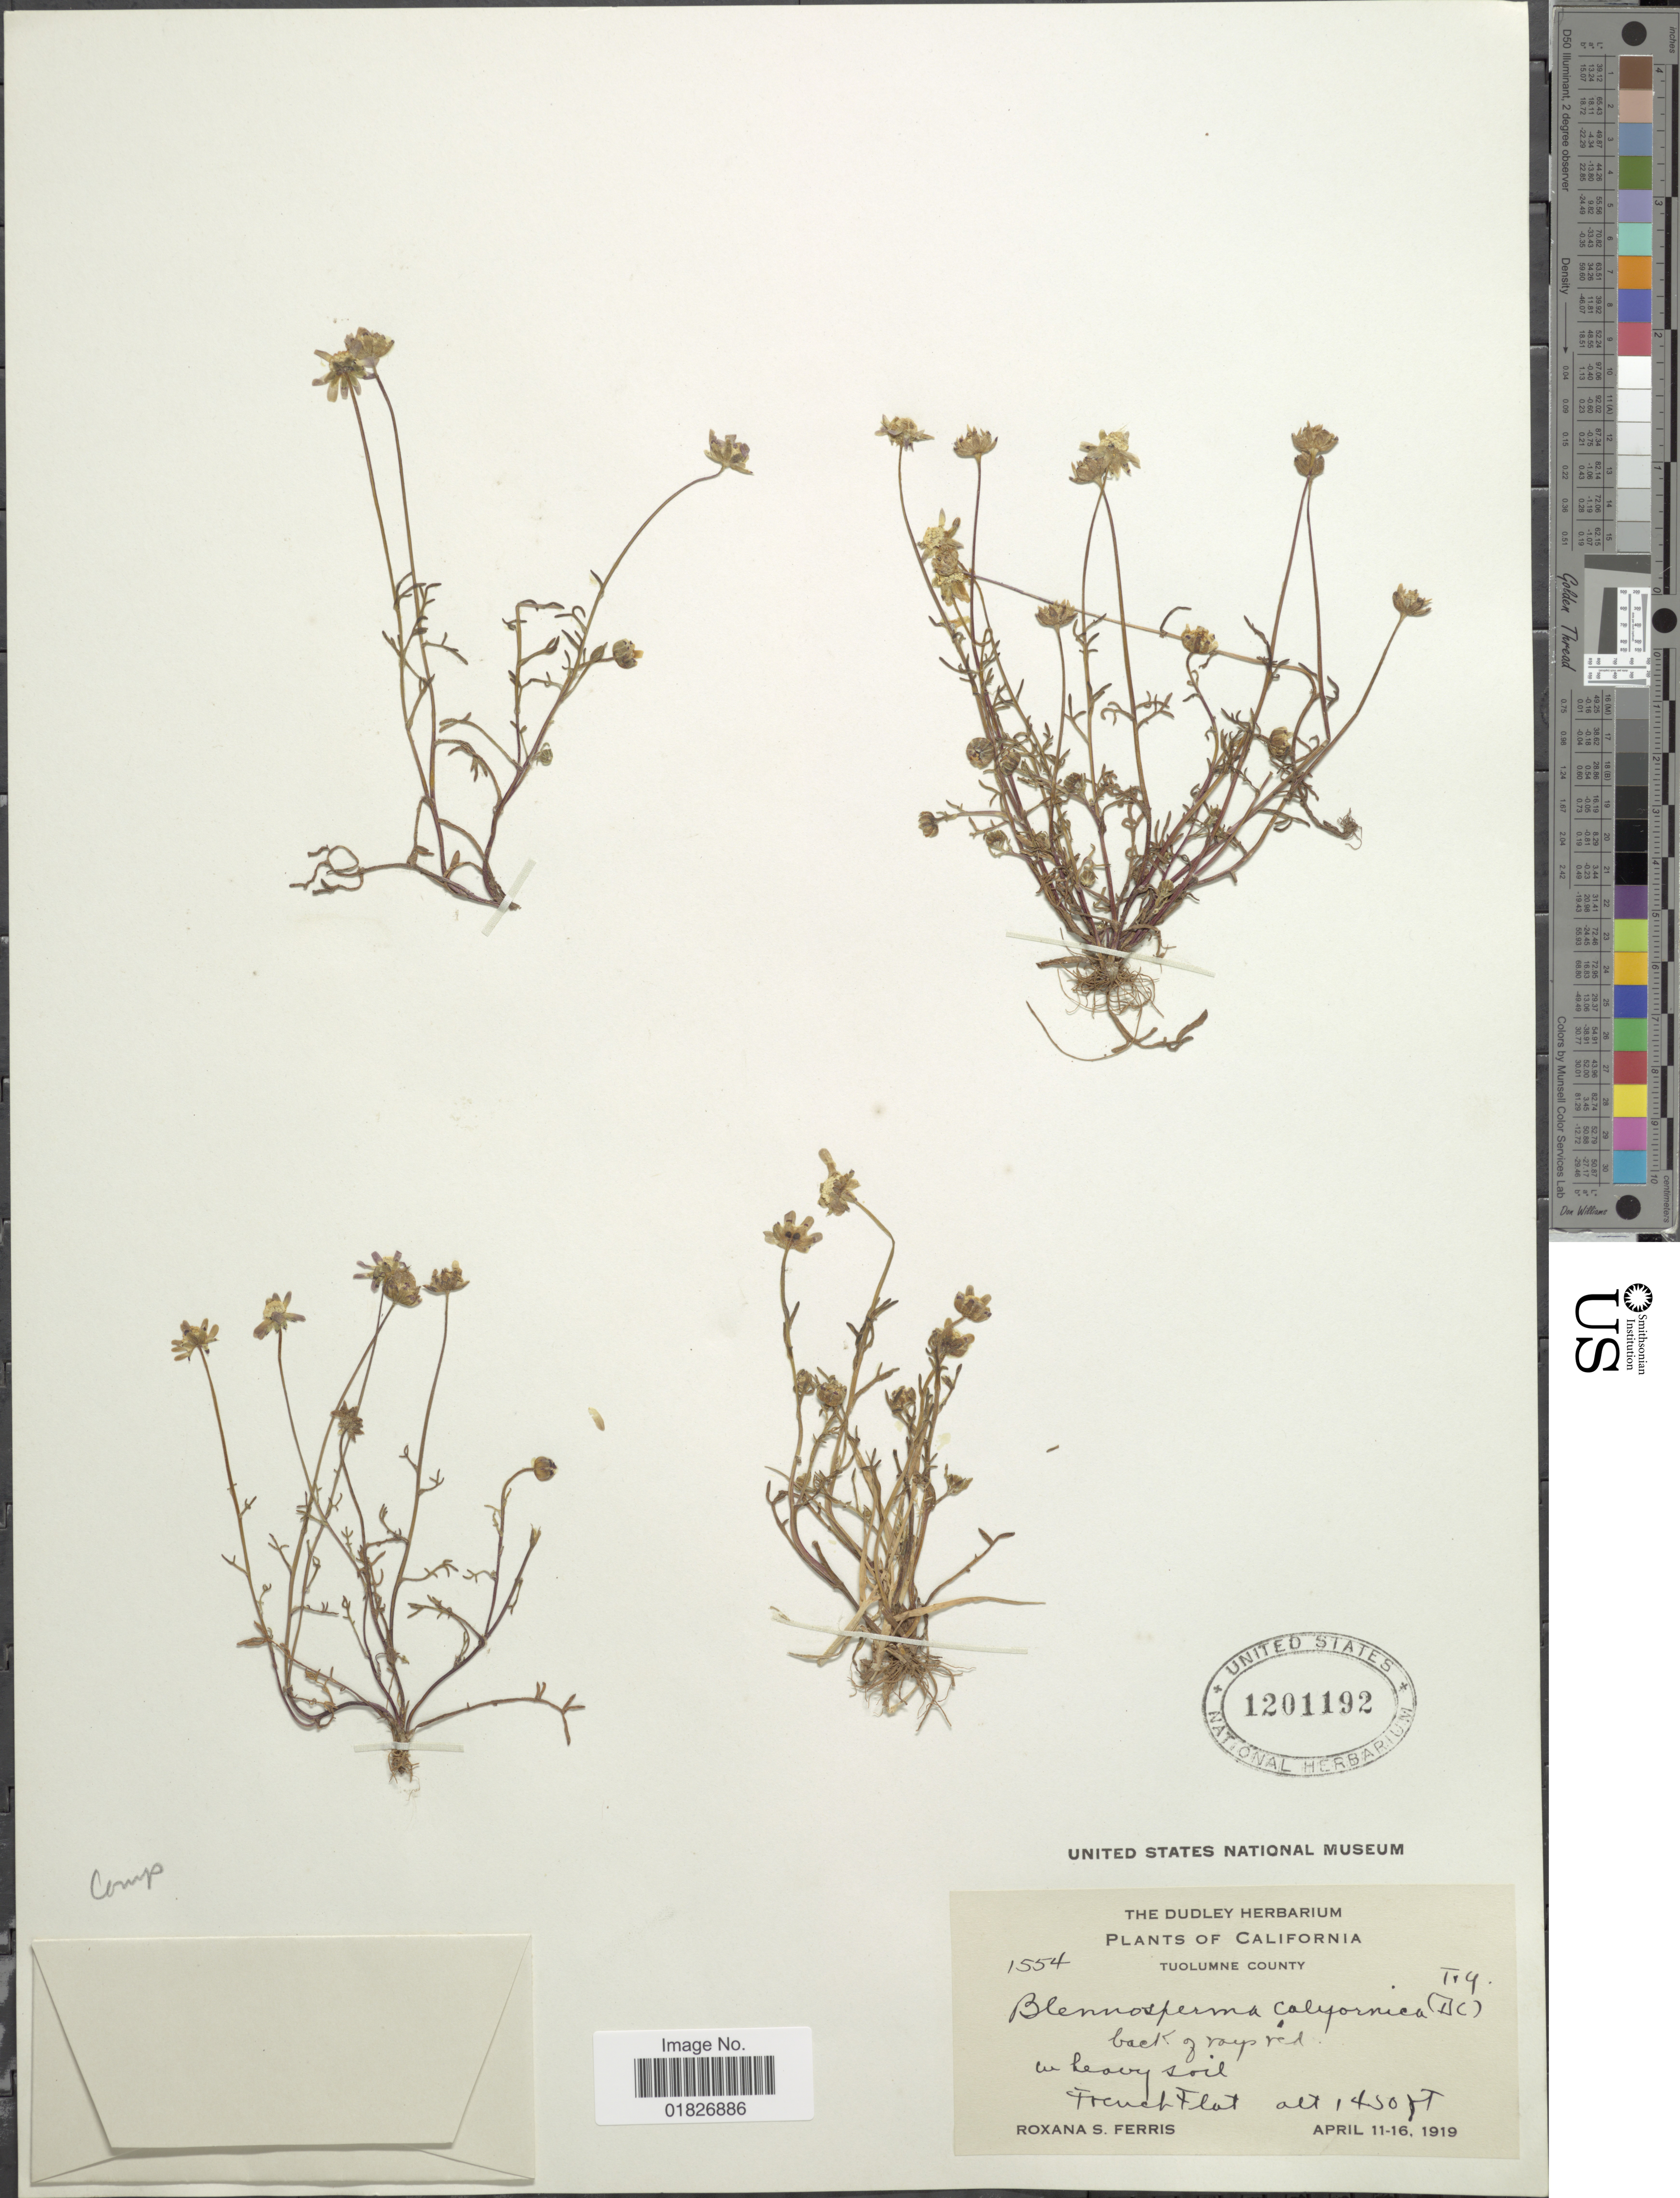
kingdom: Plantae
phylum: Tracheophyta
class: Magnoliopsida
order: Asterales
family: Asteraceae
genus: Blennosperma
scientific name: Blennosperma nanum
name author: (Hook.) S.F. Blake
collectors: R. S. Ferris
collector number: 1554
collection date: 1919-04-11/1919-04-16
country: United States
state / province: California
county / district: Tuolumne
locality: Tuolumne County, French Flat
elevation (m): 442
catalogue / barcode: US 1201192